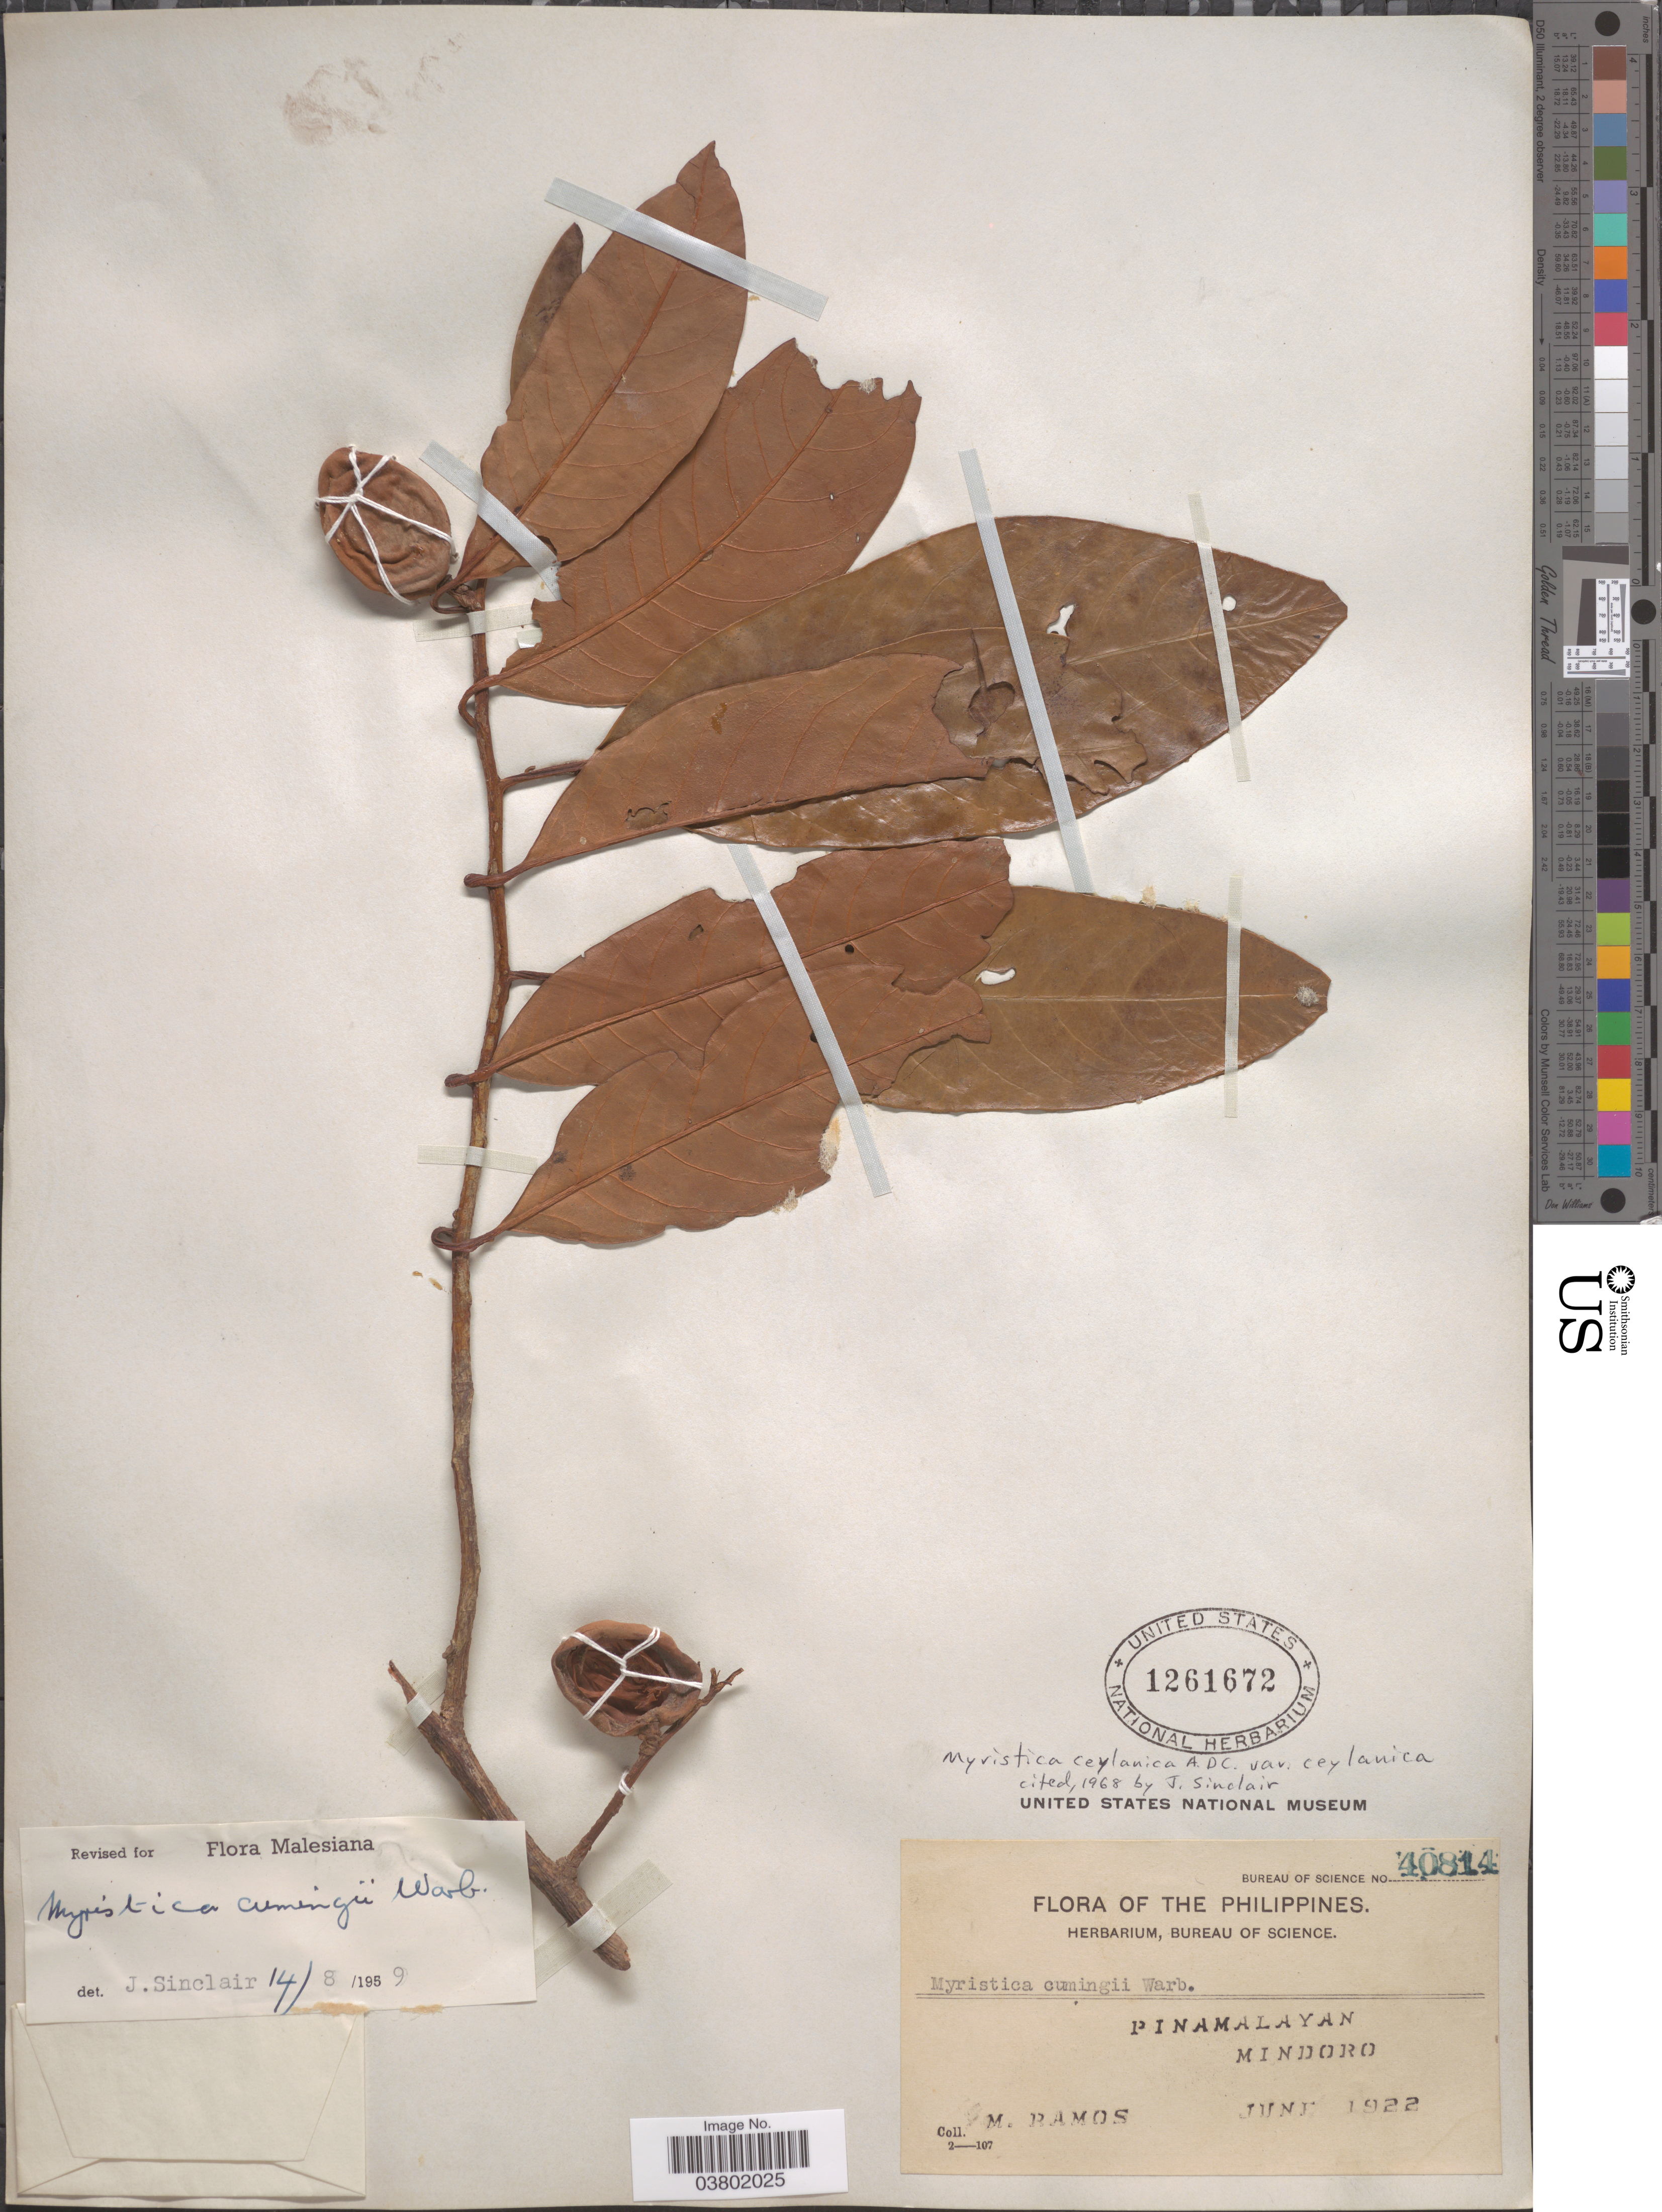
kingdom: Plantae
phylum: Tracheophyta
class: Magnoliopsida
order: Magnoliales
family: Myristicaceae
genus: Myristica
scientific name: Myristica ceylanica var. ceylanica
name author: A. DC.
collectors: M. Ramos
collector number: Bureau of Science 40814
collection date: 1922-06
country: Philippines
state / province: Mimaropa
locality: Pinamalayan. Mindoro.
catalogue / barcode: US 1261672